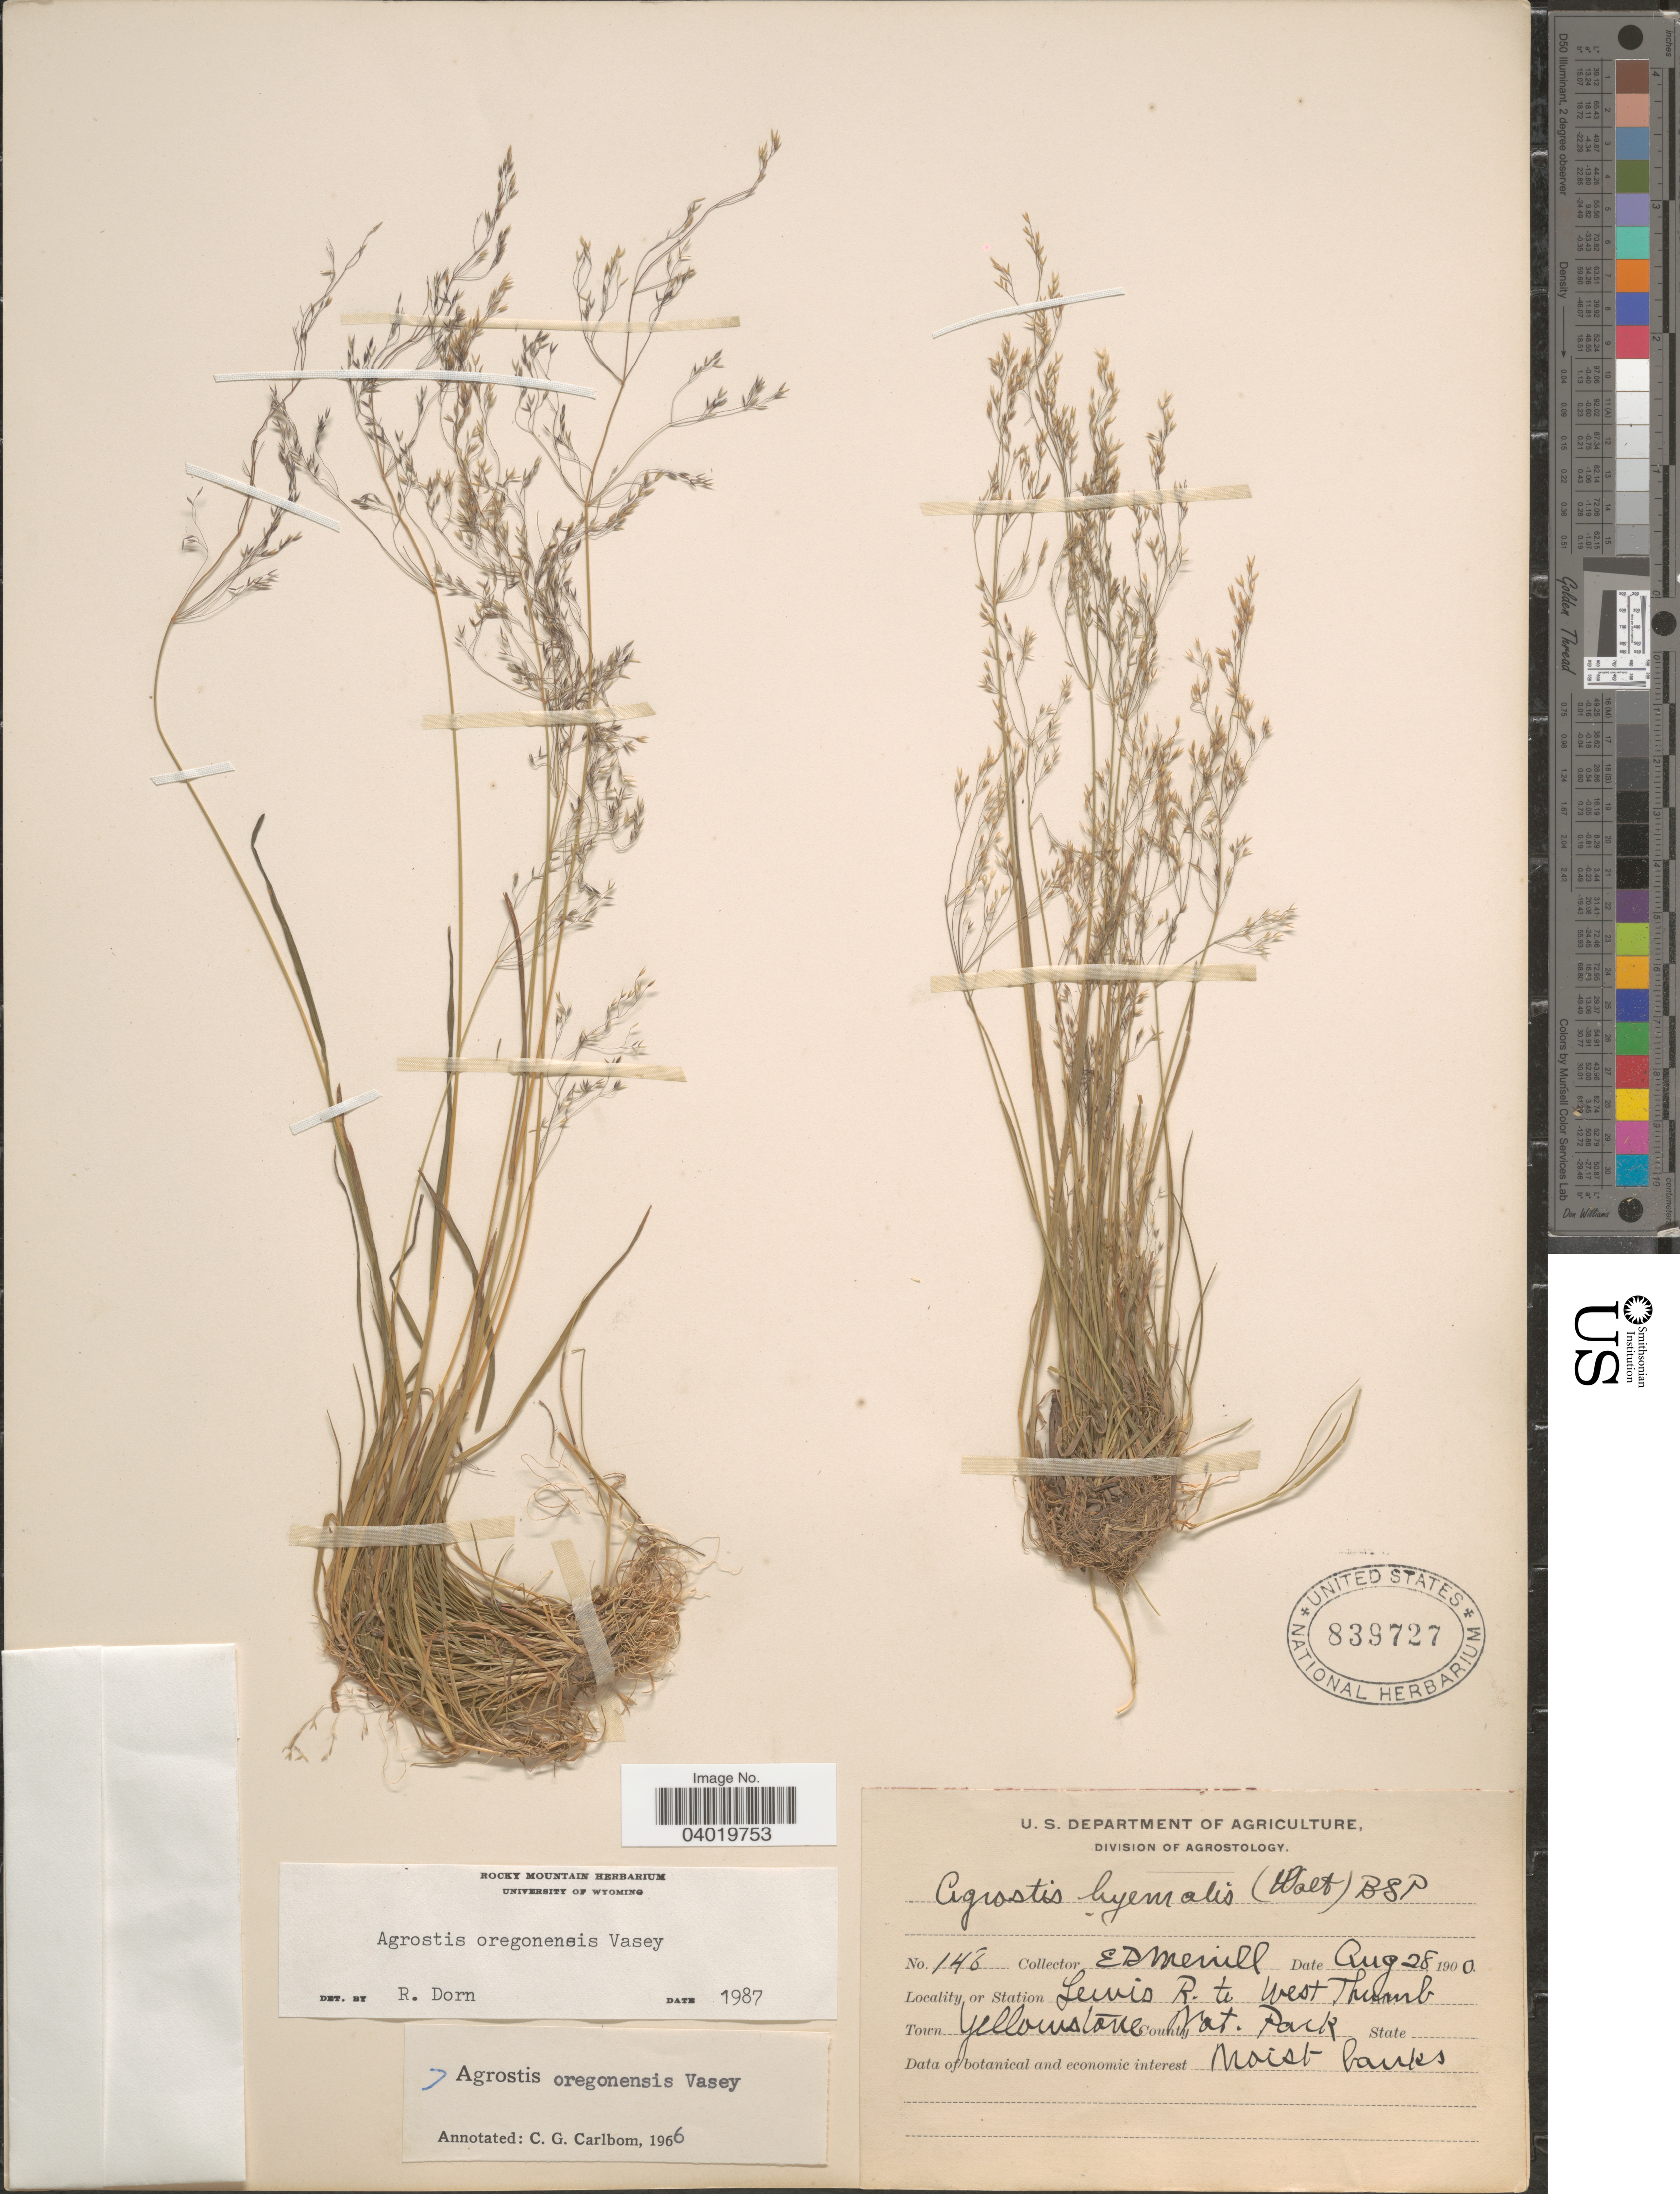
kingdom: Plantae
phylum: Tracheophyta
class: Liliopsida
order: Poales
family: Poaceae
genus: Agrostis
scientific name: Agrostis oregonensis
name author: Vasey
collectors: E. D. Merrill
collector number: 148*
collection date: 1900-08-28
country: United States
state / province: Wyoming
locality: Lewis R. to West Thumb. Town Yellowstone Nat. Park.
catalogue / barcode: US 839727